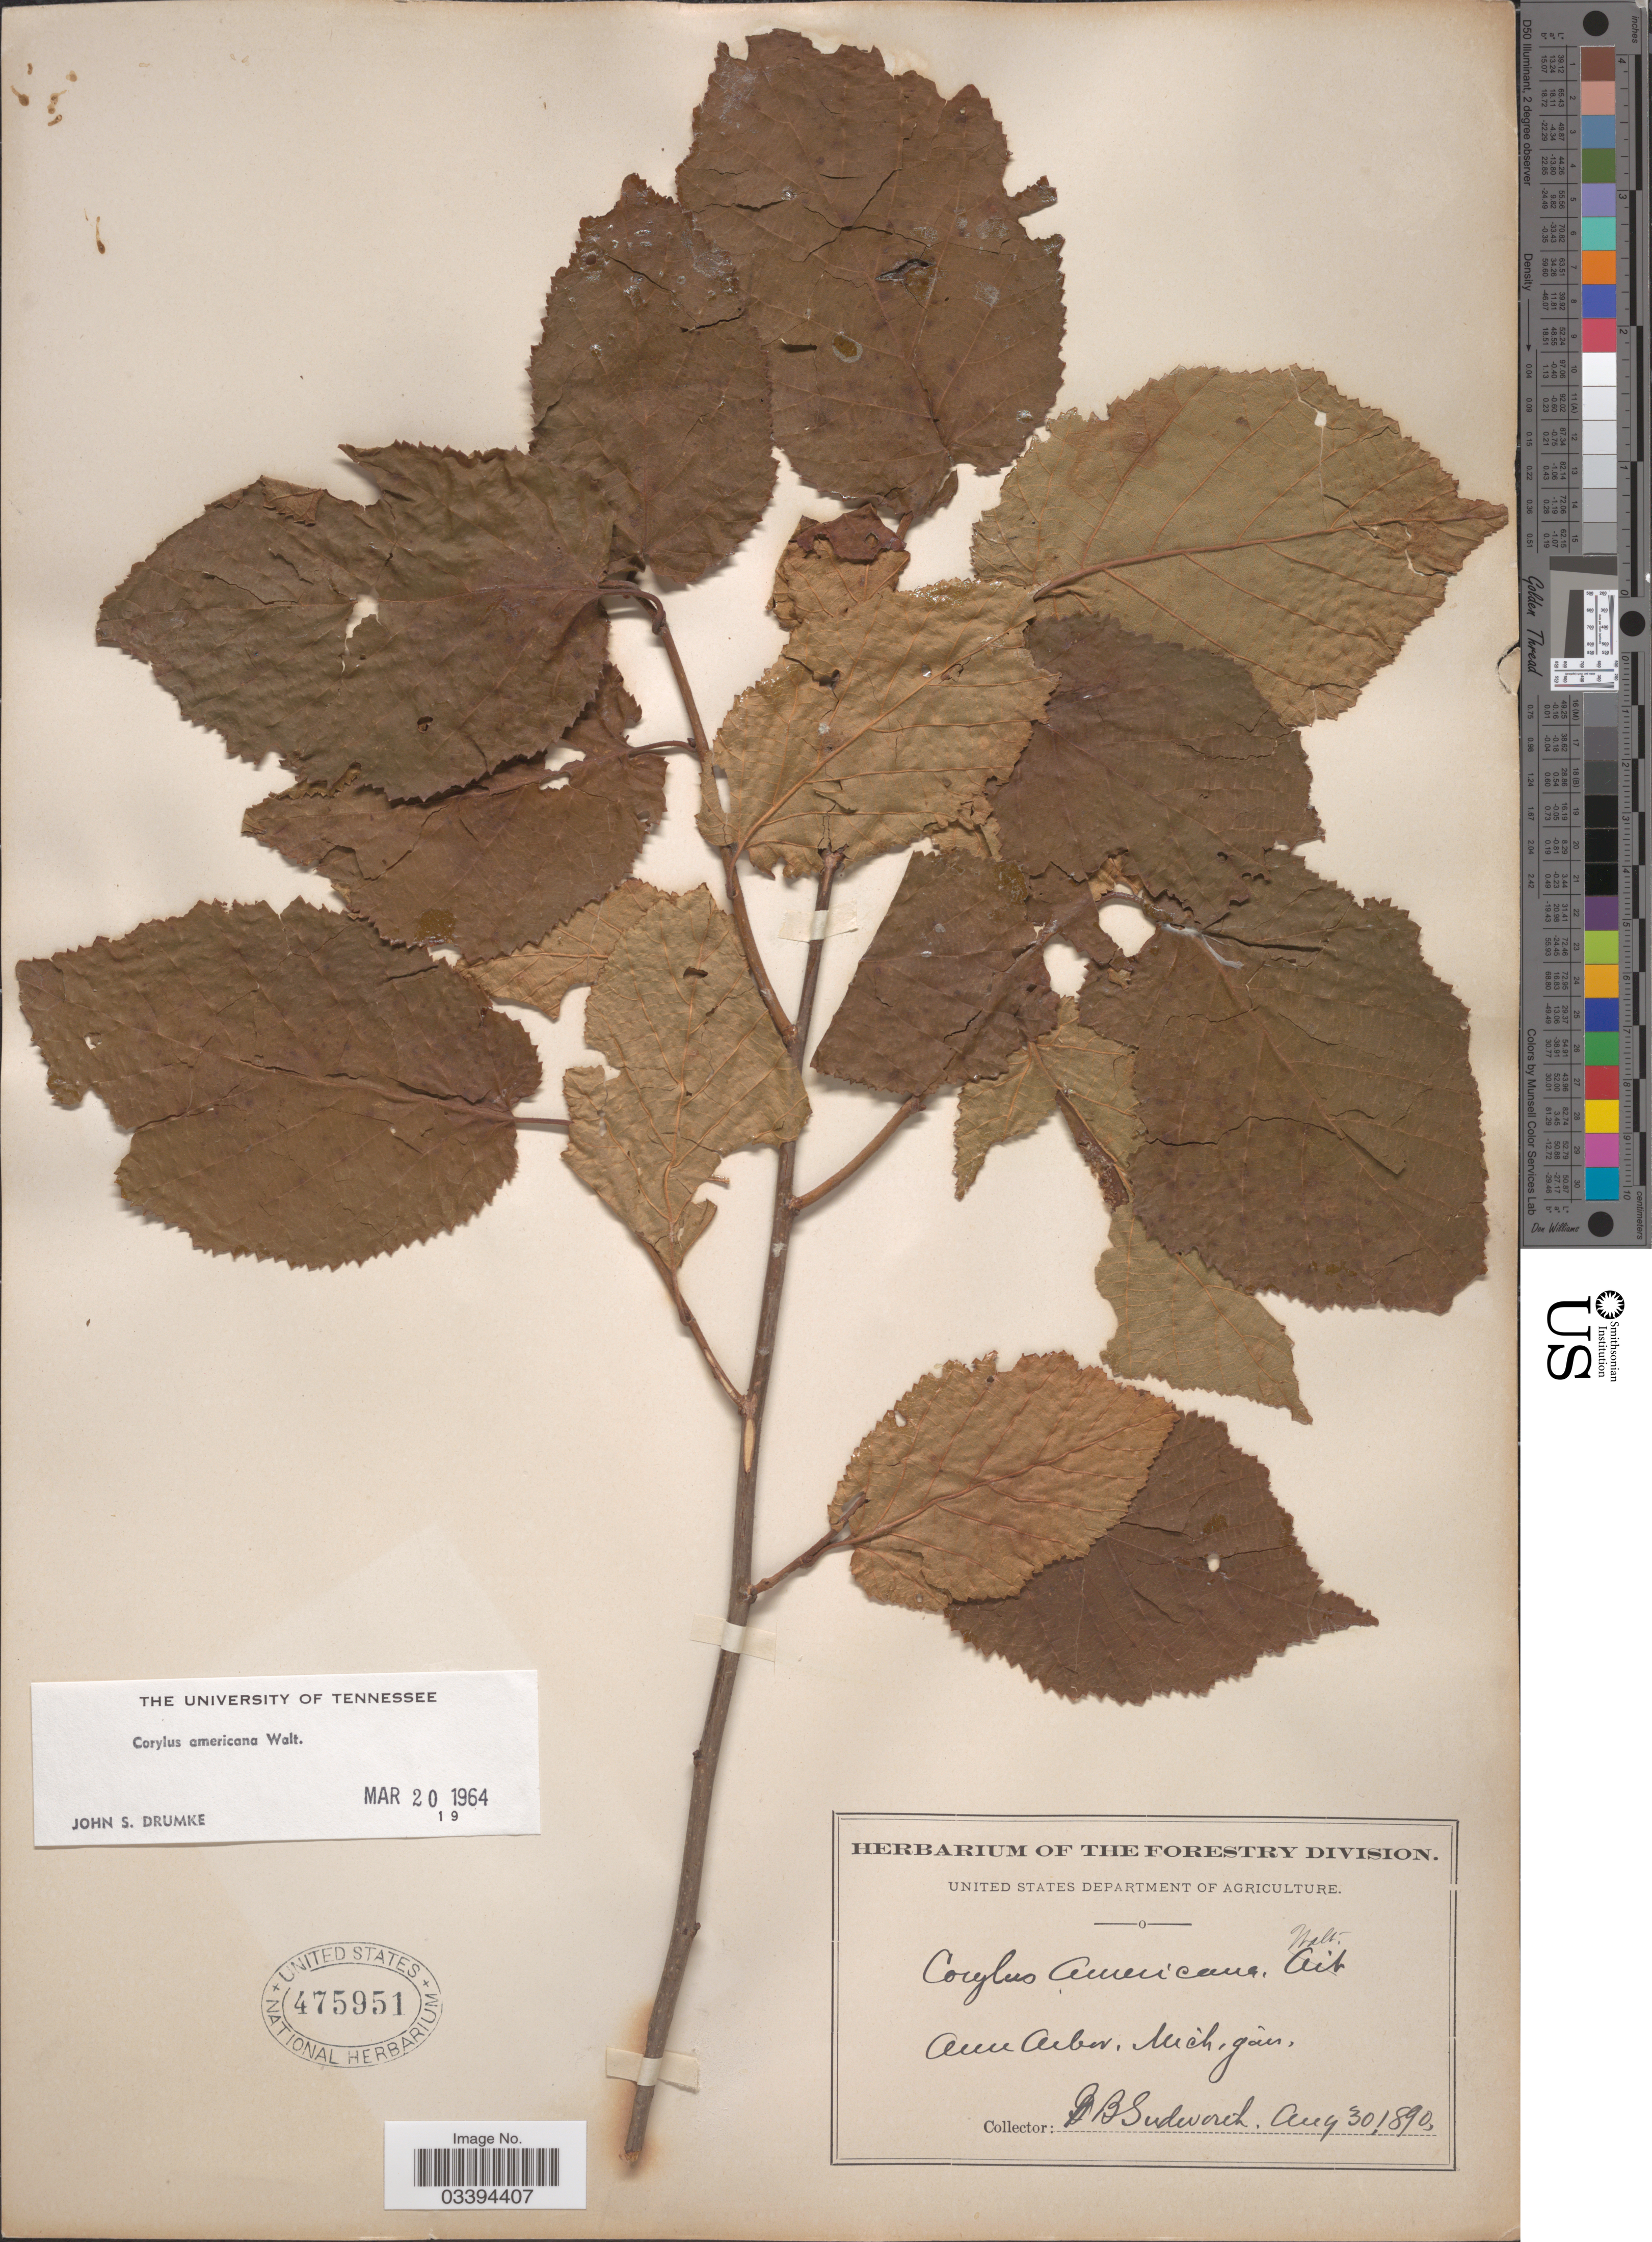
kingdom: Plantae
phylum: Tracheophyta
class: Magnoliopsida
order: Fagales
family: Betulaceae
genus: Corylus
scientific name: Corylus americana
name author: Walter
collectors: G. B. Sudworth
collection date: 1890-08-30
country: United States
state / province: Michigan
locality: Ann Arbor.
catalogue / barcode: US 475951